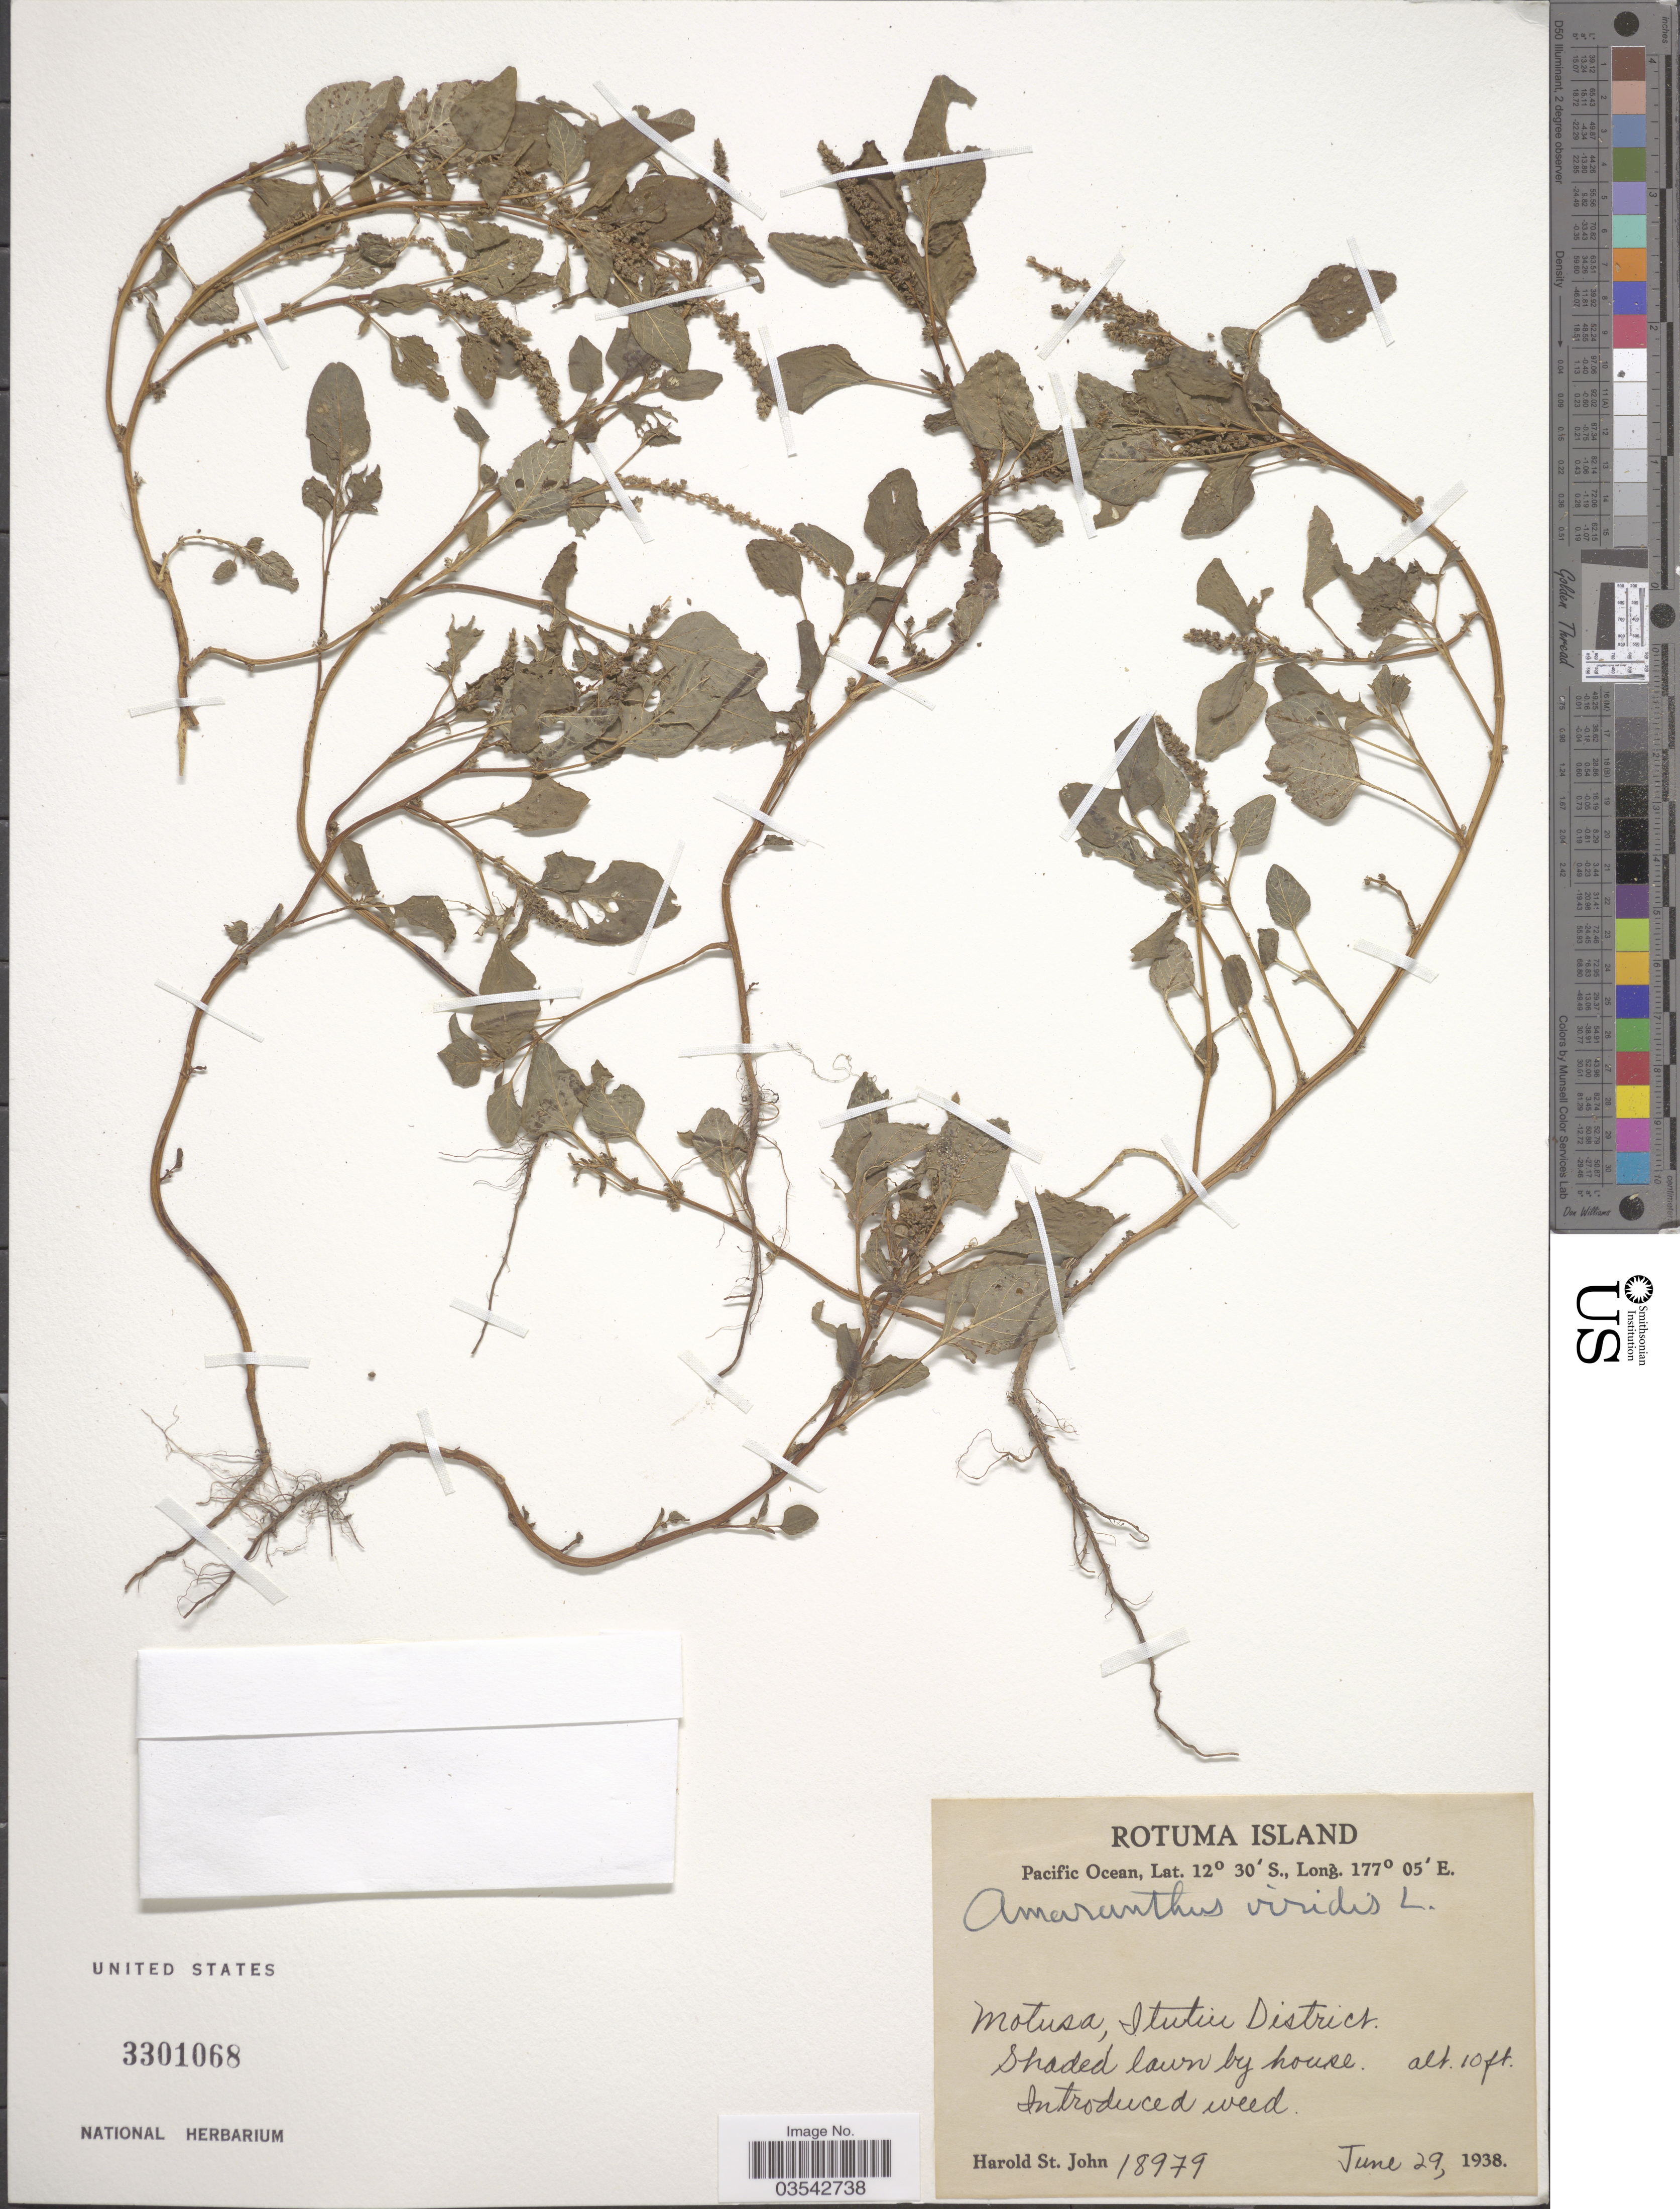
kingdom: Plantae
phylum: Tracheophyta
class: Magnoliopsida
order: Caryophyllales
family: Amaranthaceae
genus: Amaranthus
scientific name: Amaranthus viridis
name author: L.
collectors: H. St. John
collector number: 18979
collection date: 1938-06-29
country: Fiji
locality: Rotuma Group. Pacific Ocean. Motusa, Itutiu District.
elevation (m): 3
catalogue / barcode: US 3301068